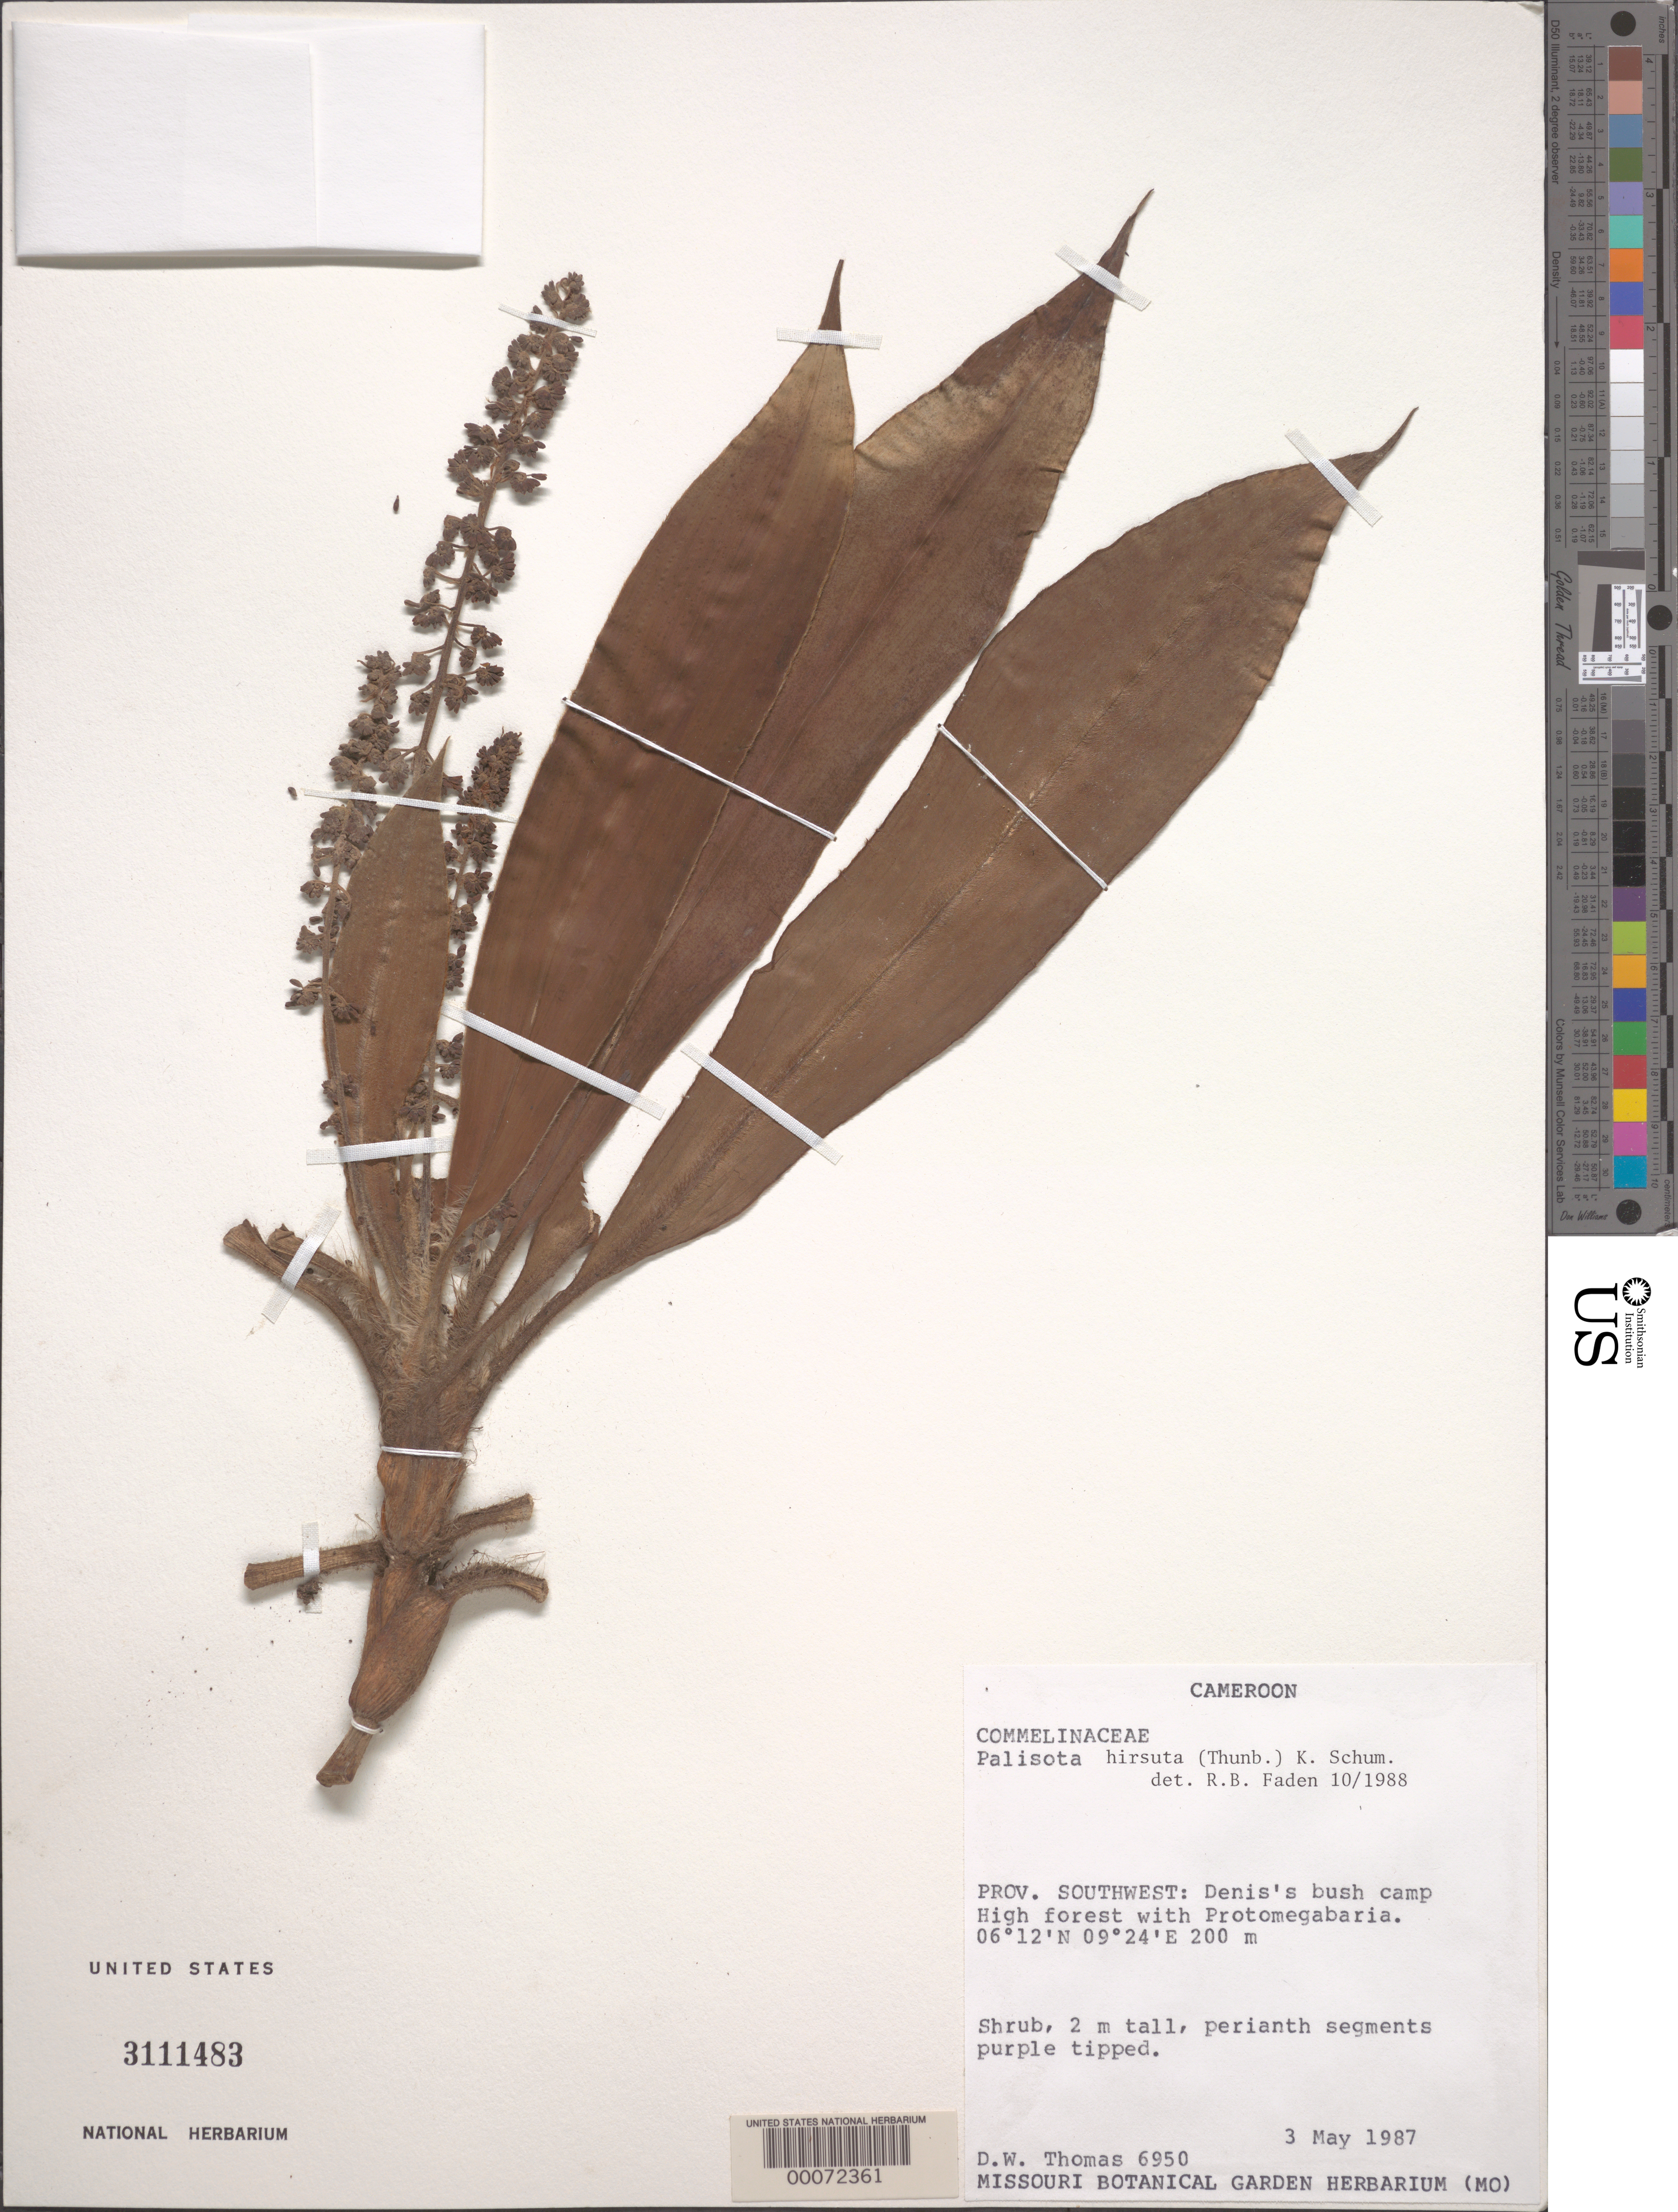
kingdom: Plantae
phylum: Tracheophyta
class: Liliopsida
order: Commelinales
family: Commelinaceae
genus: Palisota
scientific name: Palisota hirsuta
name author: (Thunb.) K. Schum.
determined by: Faden, Robert B., (US), Smithsonian Institution - National Museum of Natural History (UNITED STATES)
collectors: D. W. Thomas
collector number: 7321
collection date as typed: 03 May 1987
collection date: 1987-05-03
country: Cameroon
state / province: Sud-Ouest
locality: Denis's bush camp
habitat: High forest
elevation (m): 200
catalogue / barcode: US 3111483